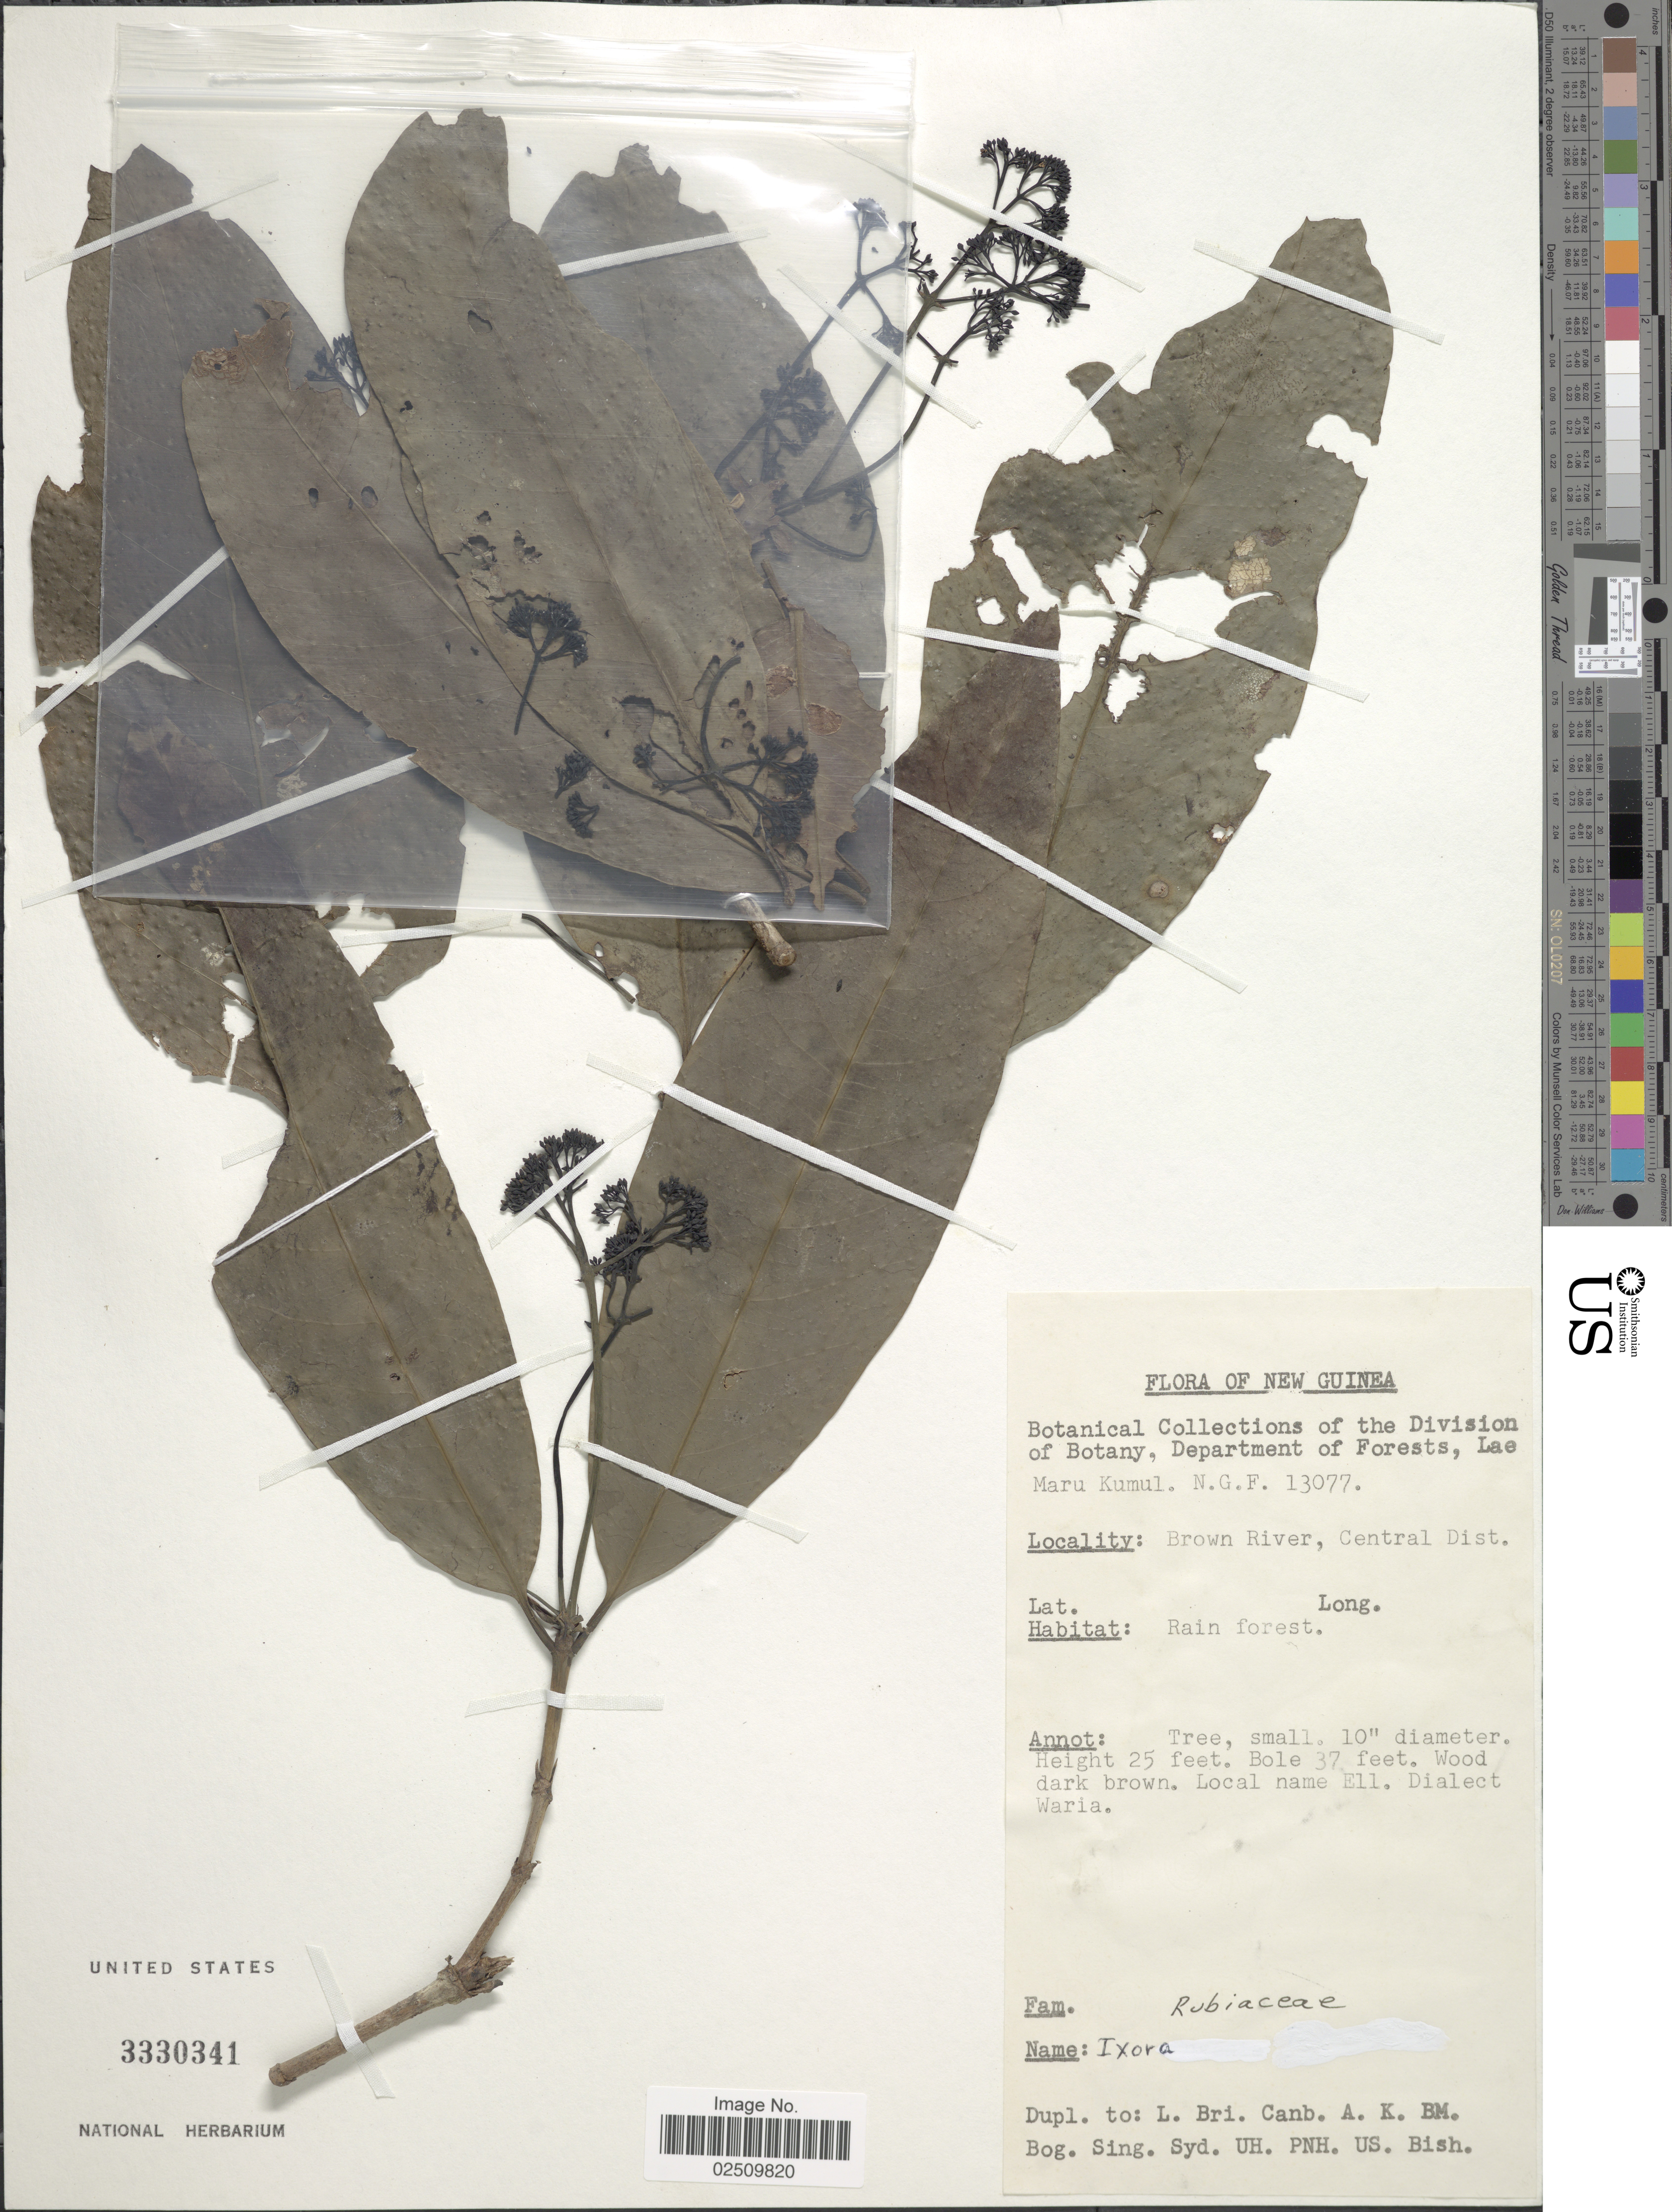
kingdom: Plantae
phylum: Tracheophyta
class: Magnoliopsida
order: Gentianales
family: Rubiaceae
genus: Ixora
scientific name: Ixora sp.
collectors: M. Kumul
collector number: NGF 13077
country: Papua New Guinea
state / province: Central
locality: New Guinea. Brown River, Central Dist.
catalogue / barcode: US 3330341